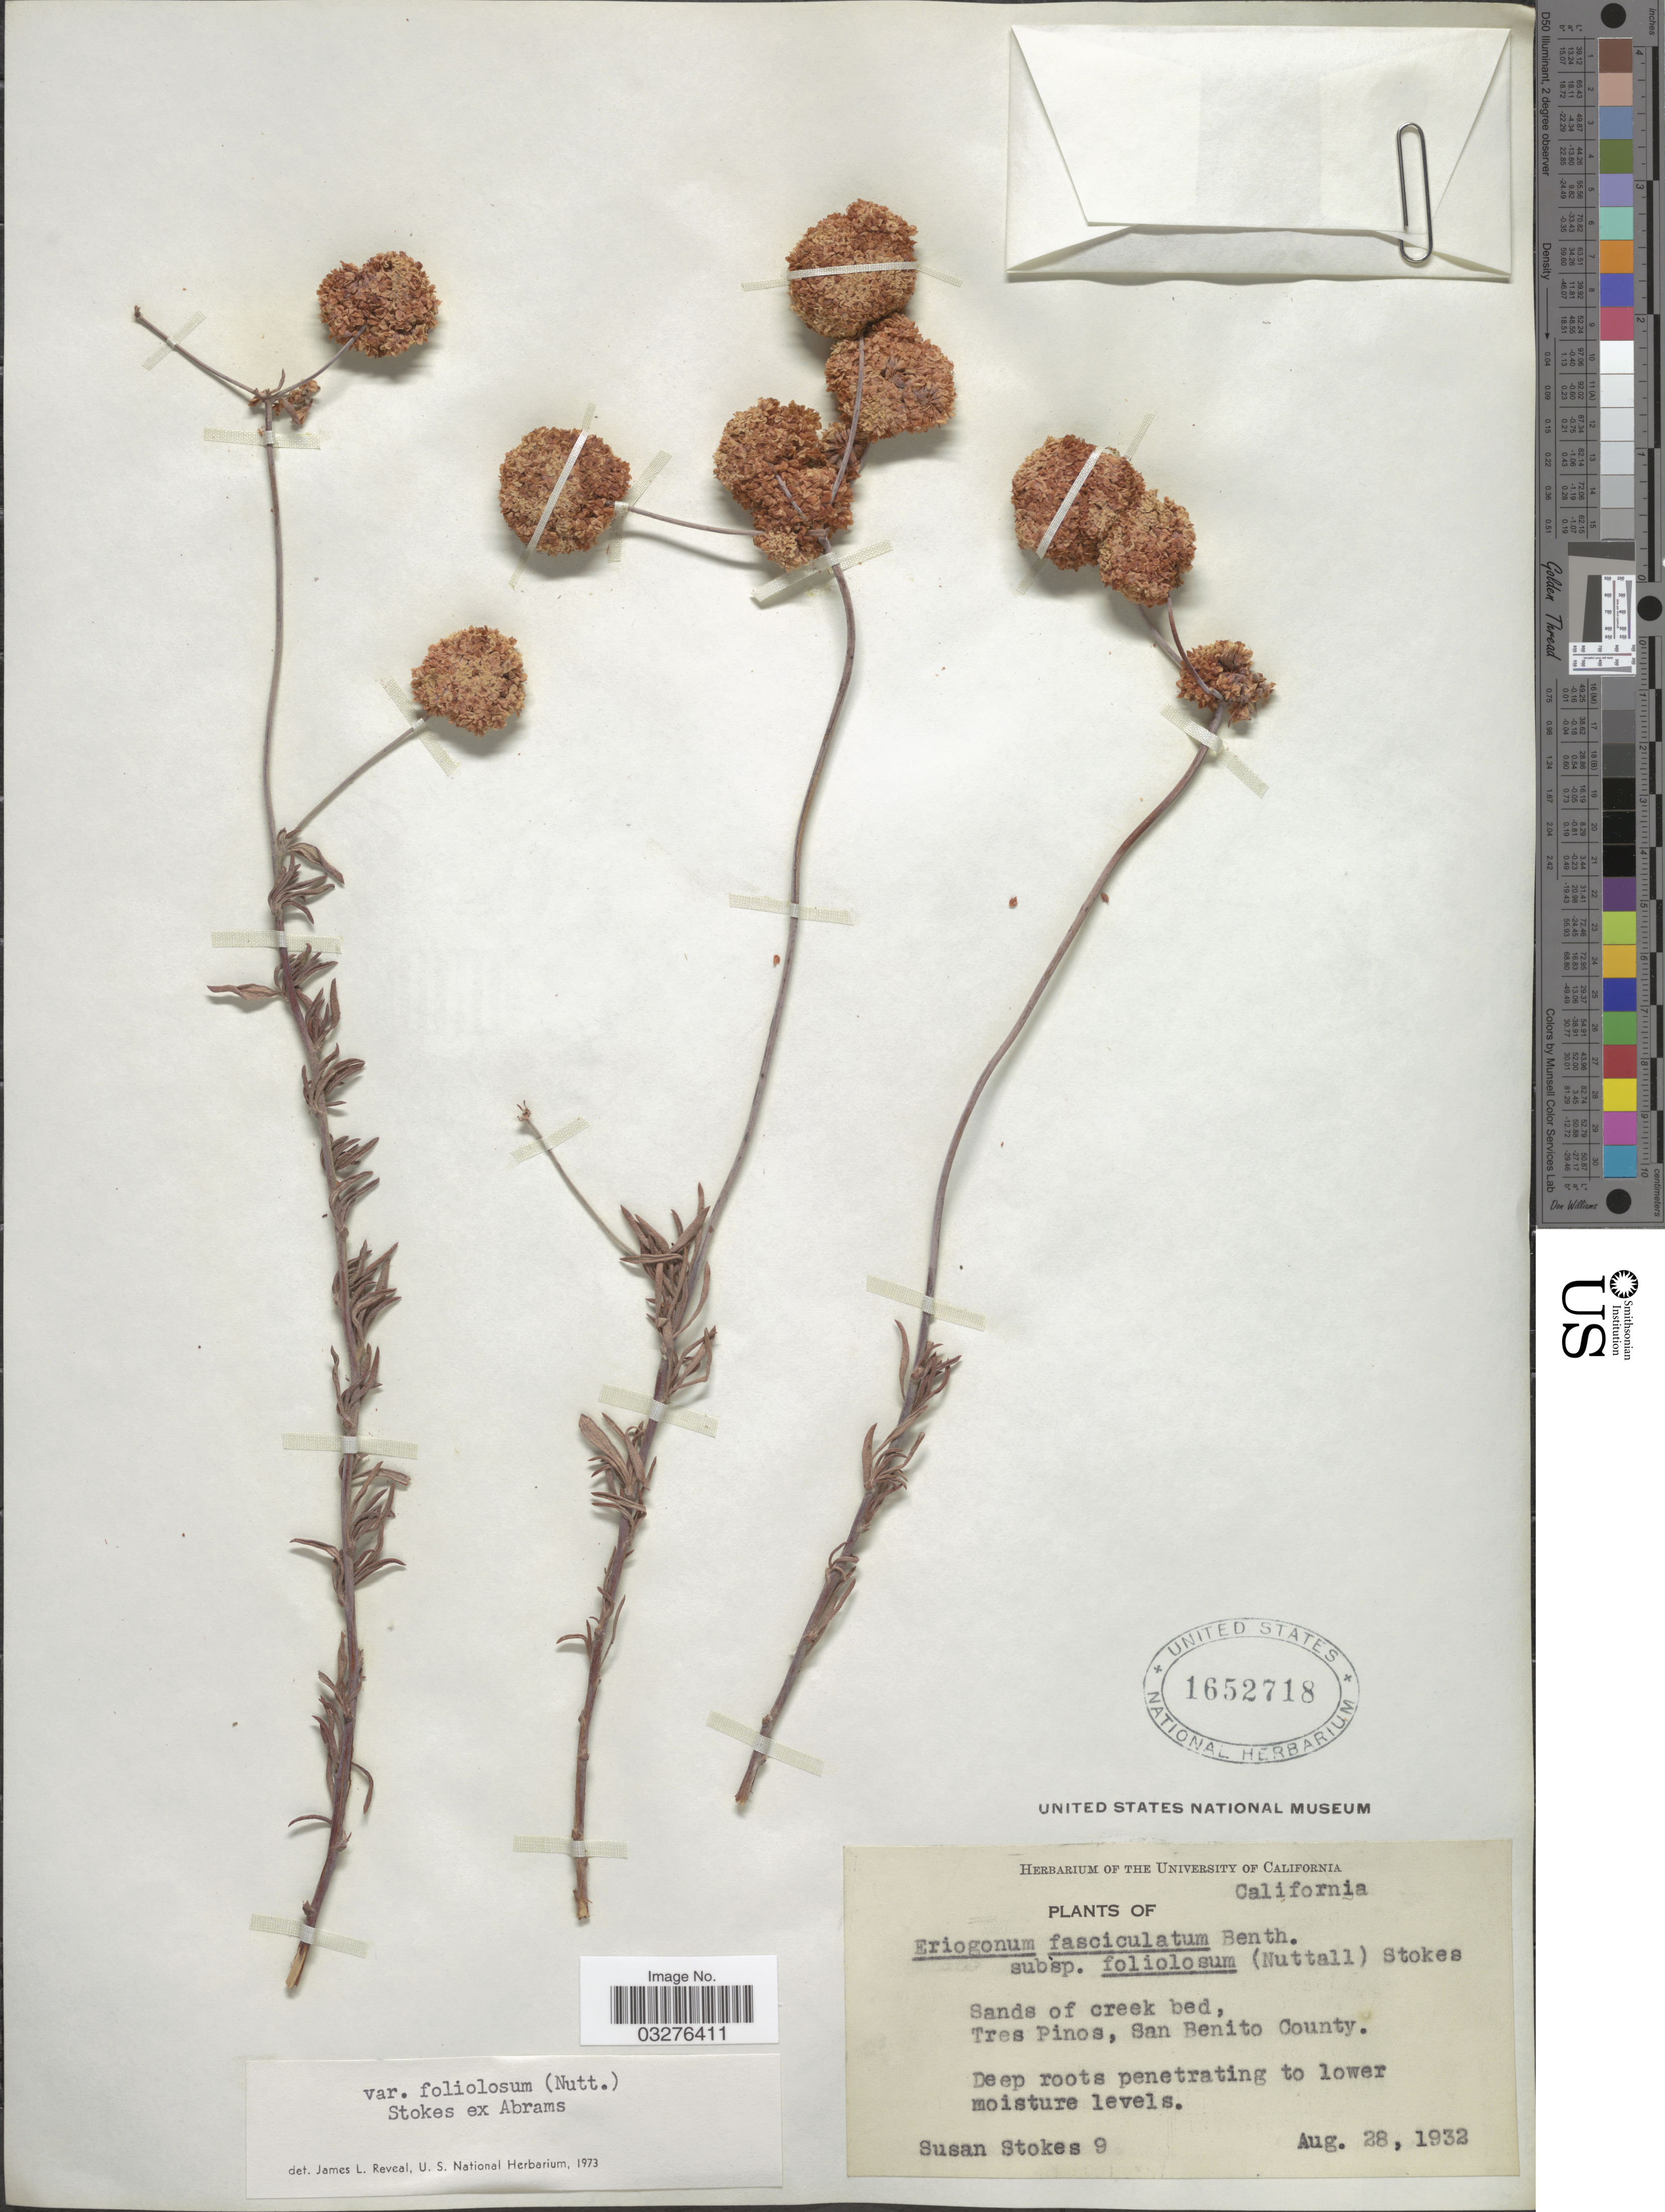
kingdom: Plantae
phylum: Tracheophyta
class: Magnoliopsida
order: Caryophyllales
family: Polygonaceae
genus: Eriogonum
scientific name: Eriogonum fasciculatum var. foliolosum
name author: (Nutt.) S. Stokes ex Abrams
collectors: S. G. Stokes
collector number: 9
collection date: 1923-08-28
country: United States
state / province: California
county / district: San Benito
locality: Tres Pinos, San Benito County.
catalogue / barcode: US 1652718